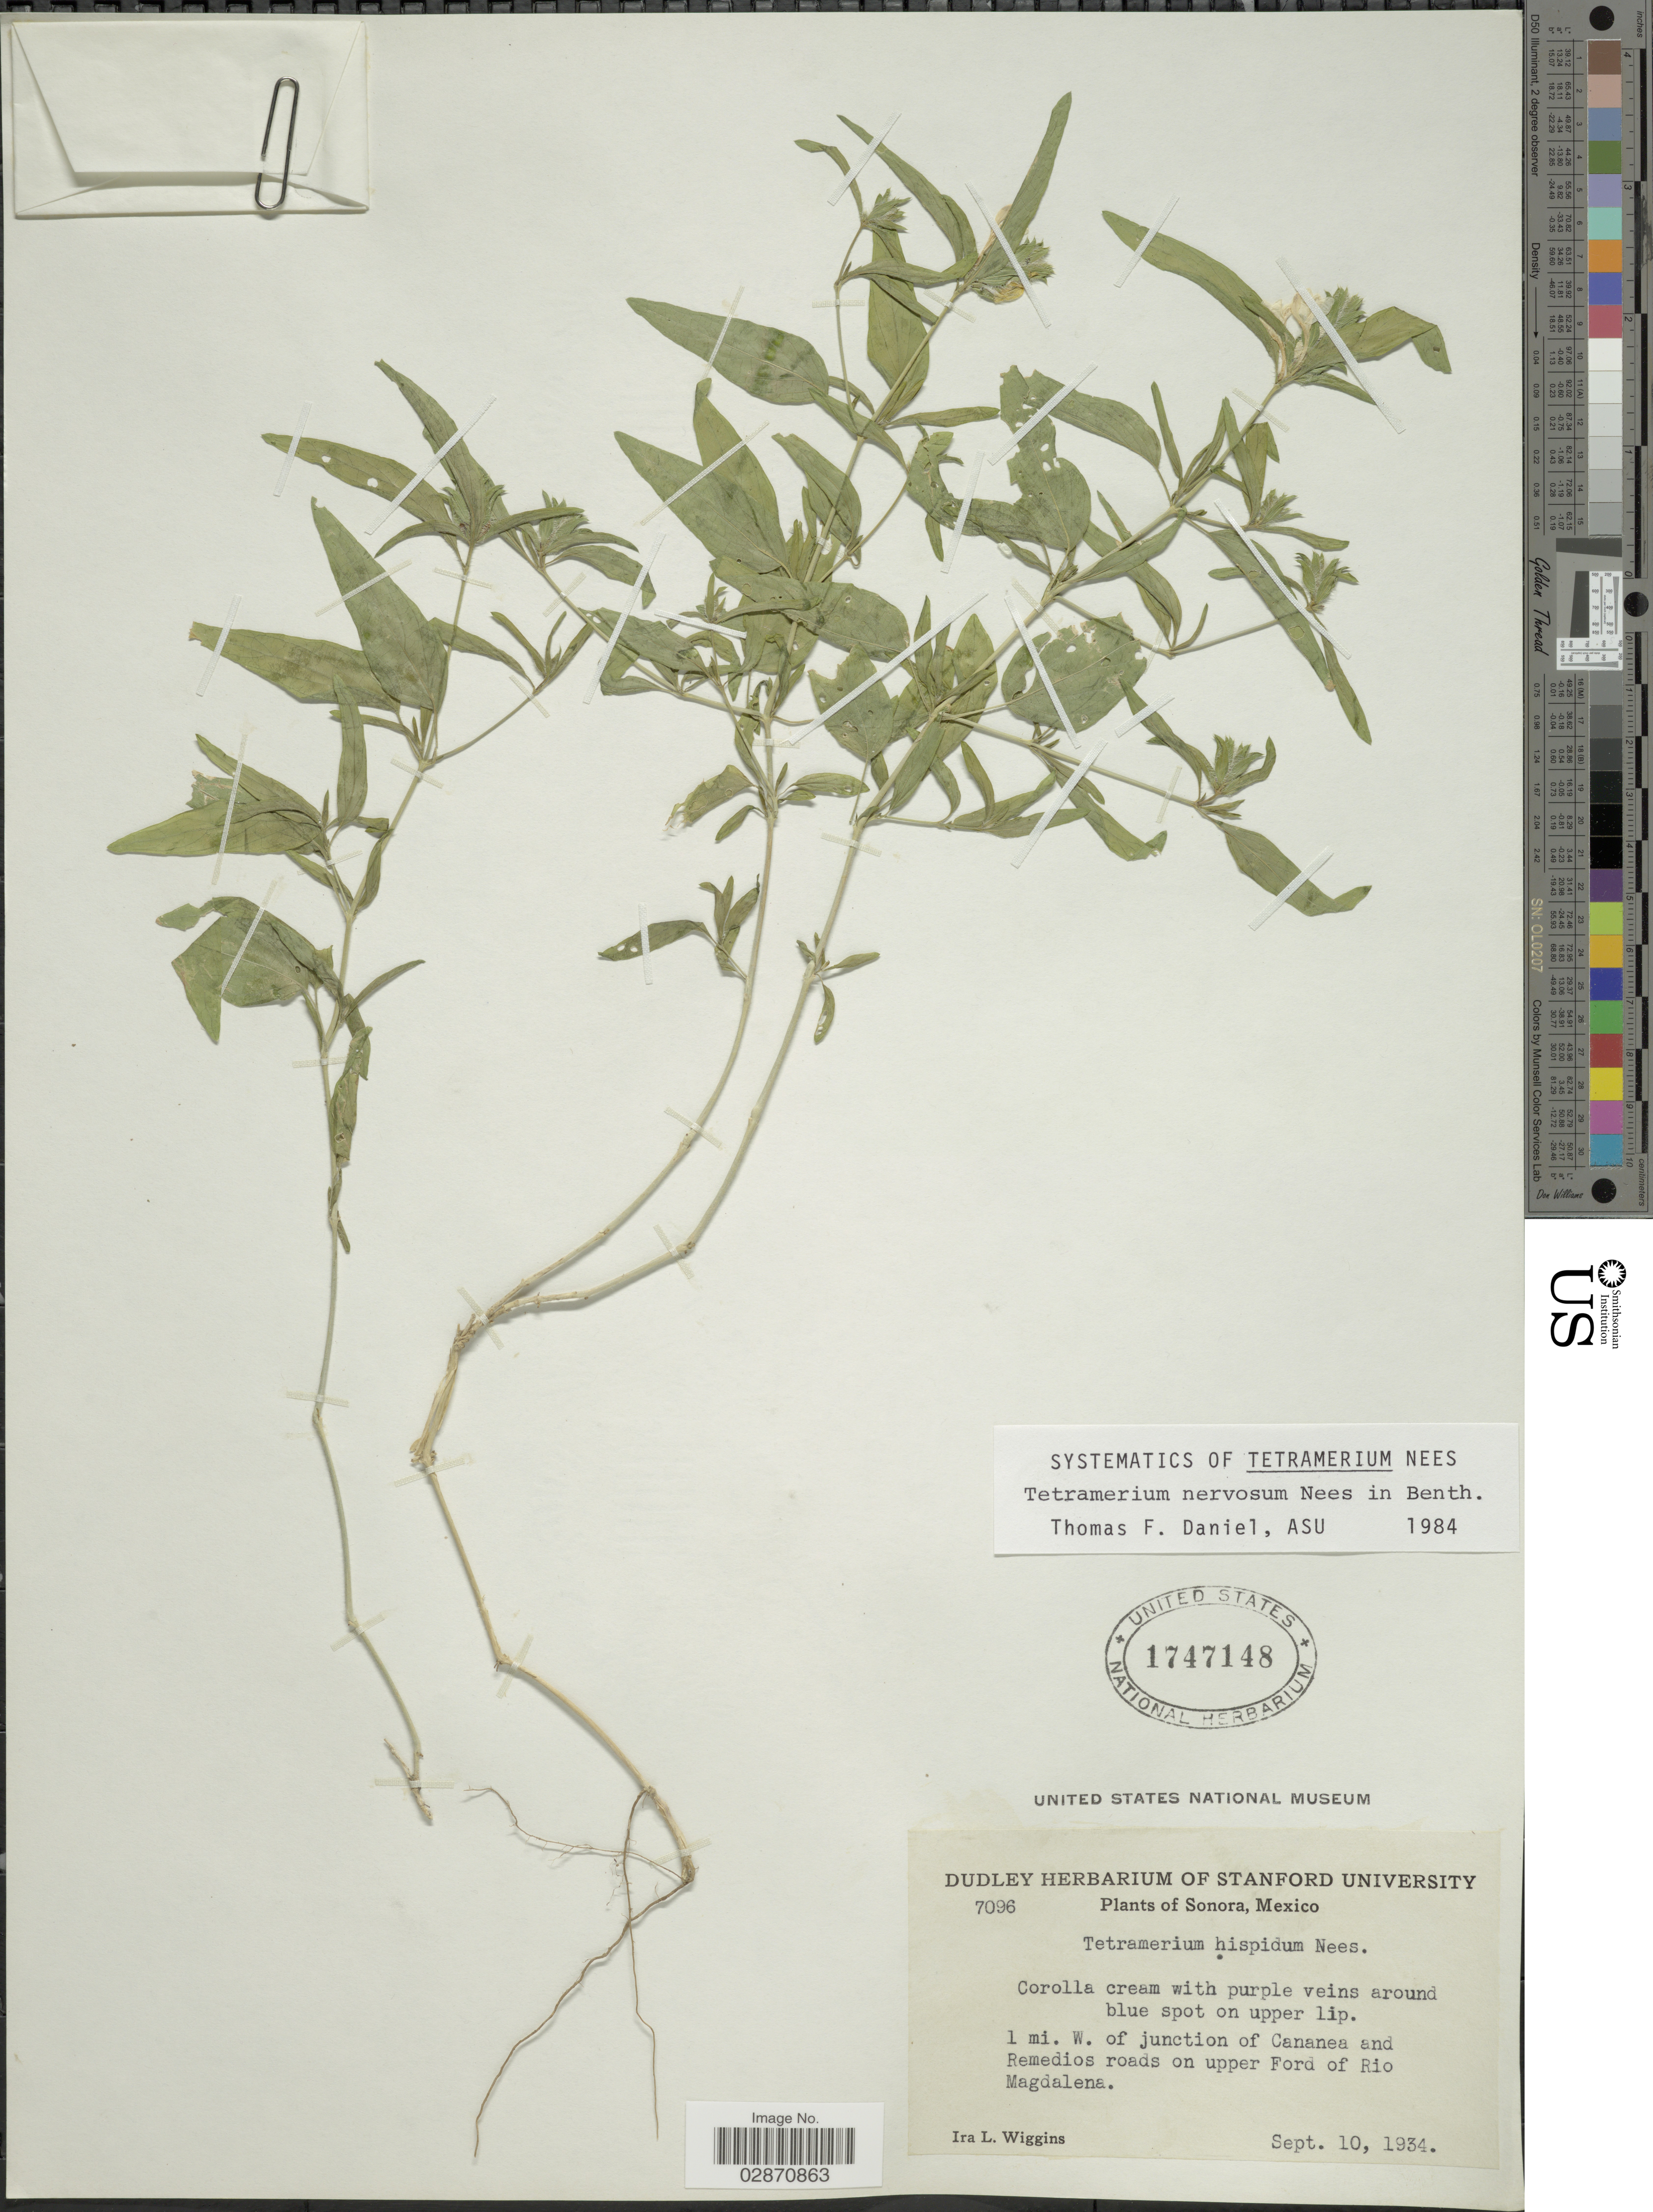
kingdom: Plantae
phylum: Tracheophyta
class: Magnoliopsida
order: Lamiales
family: Acanthaceae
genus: Tetramerium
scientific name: Tetramerium nervosum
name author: Nees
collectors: I. L. Wiggins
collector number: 7096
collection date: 1934-09-10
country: Mexico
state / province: Sonora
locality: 1 mi. W. of junction of Cananea and Remedios roads on upper Ford of Rio Magdalena.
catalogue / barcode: US 1747148